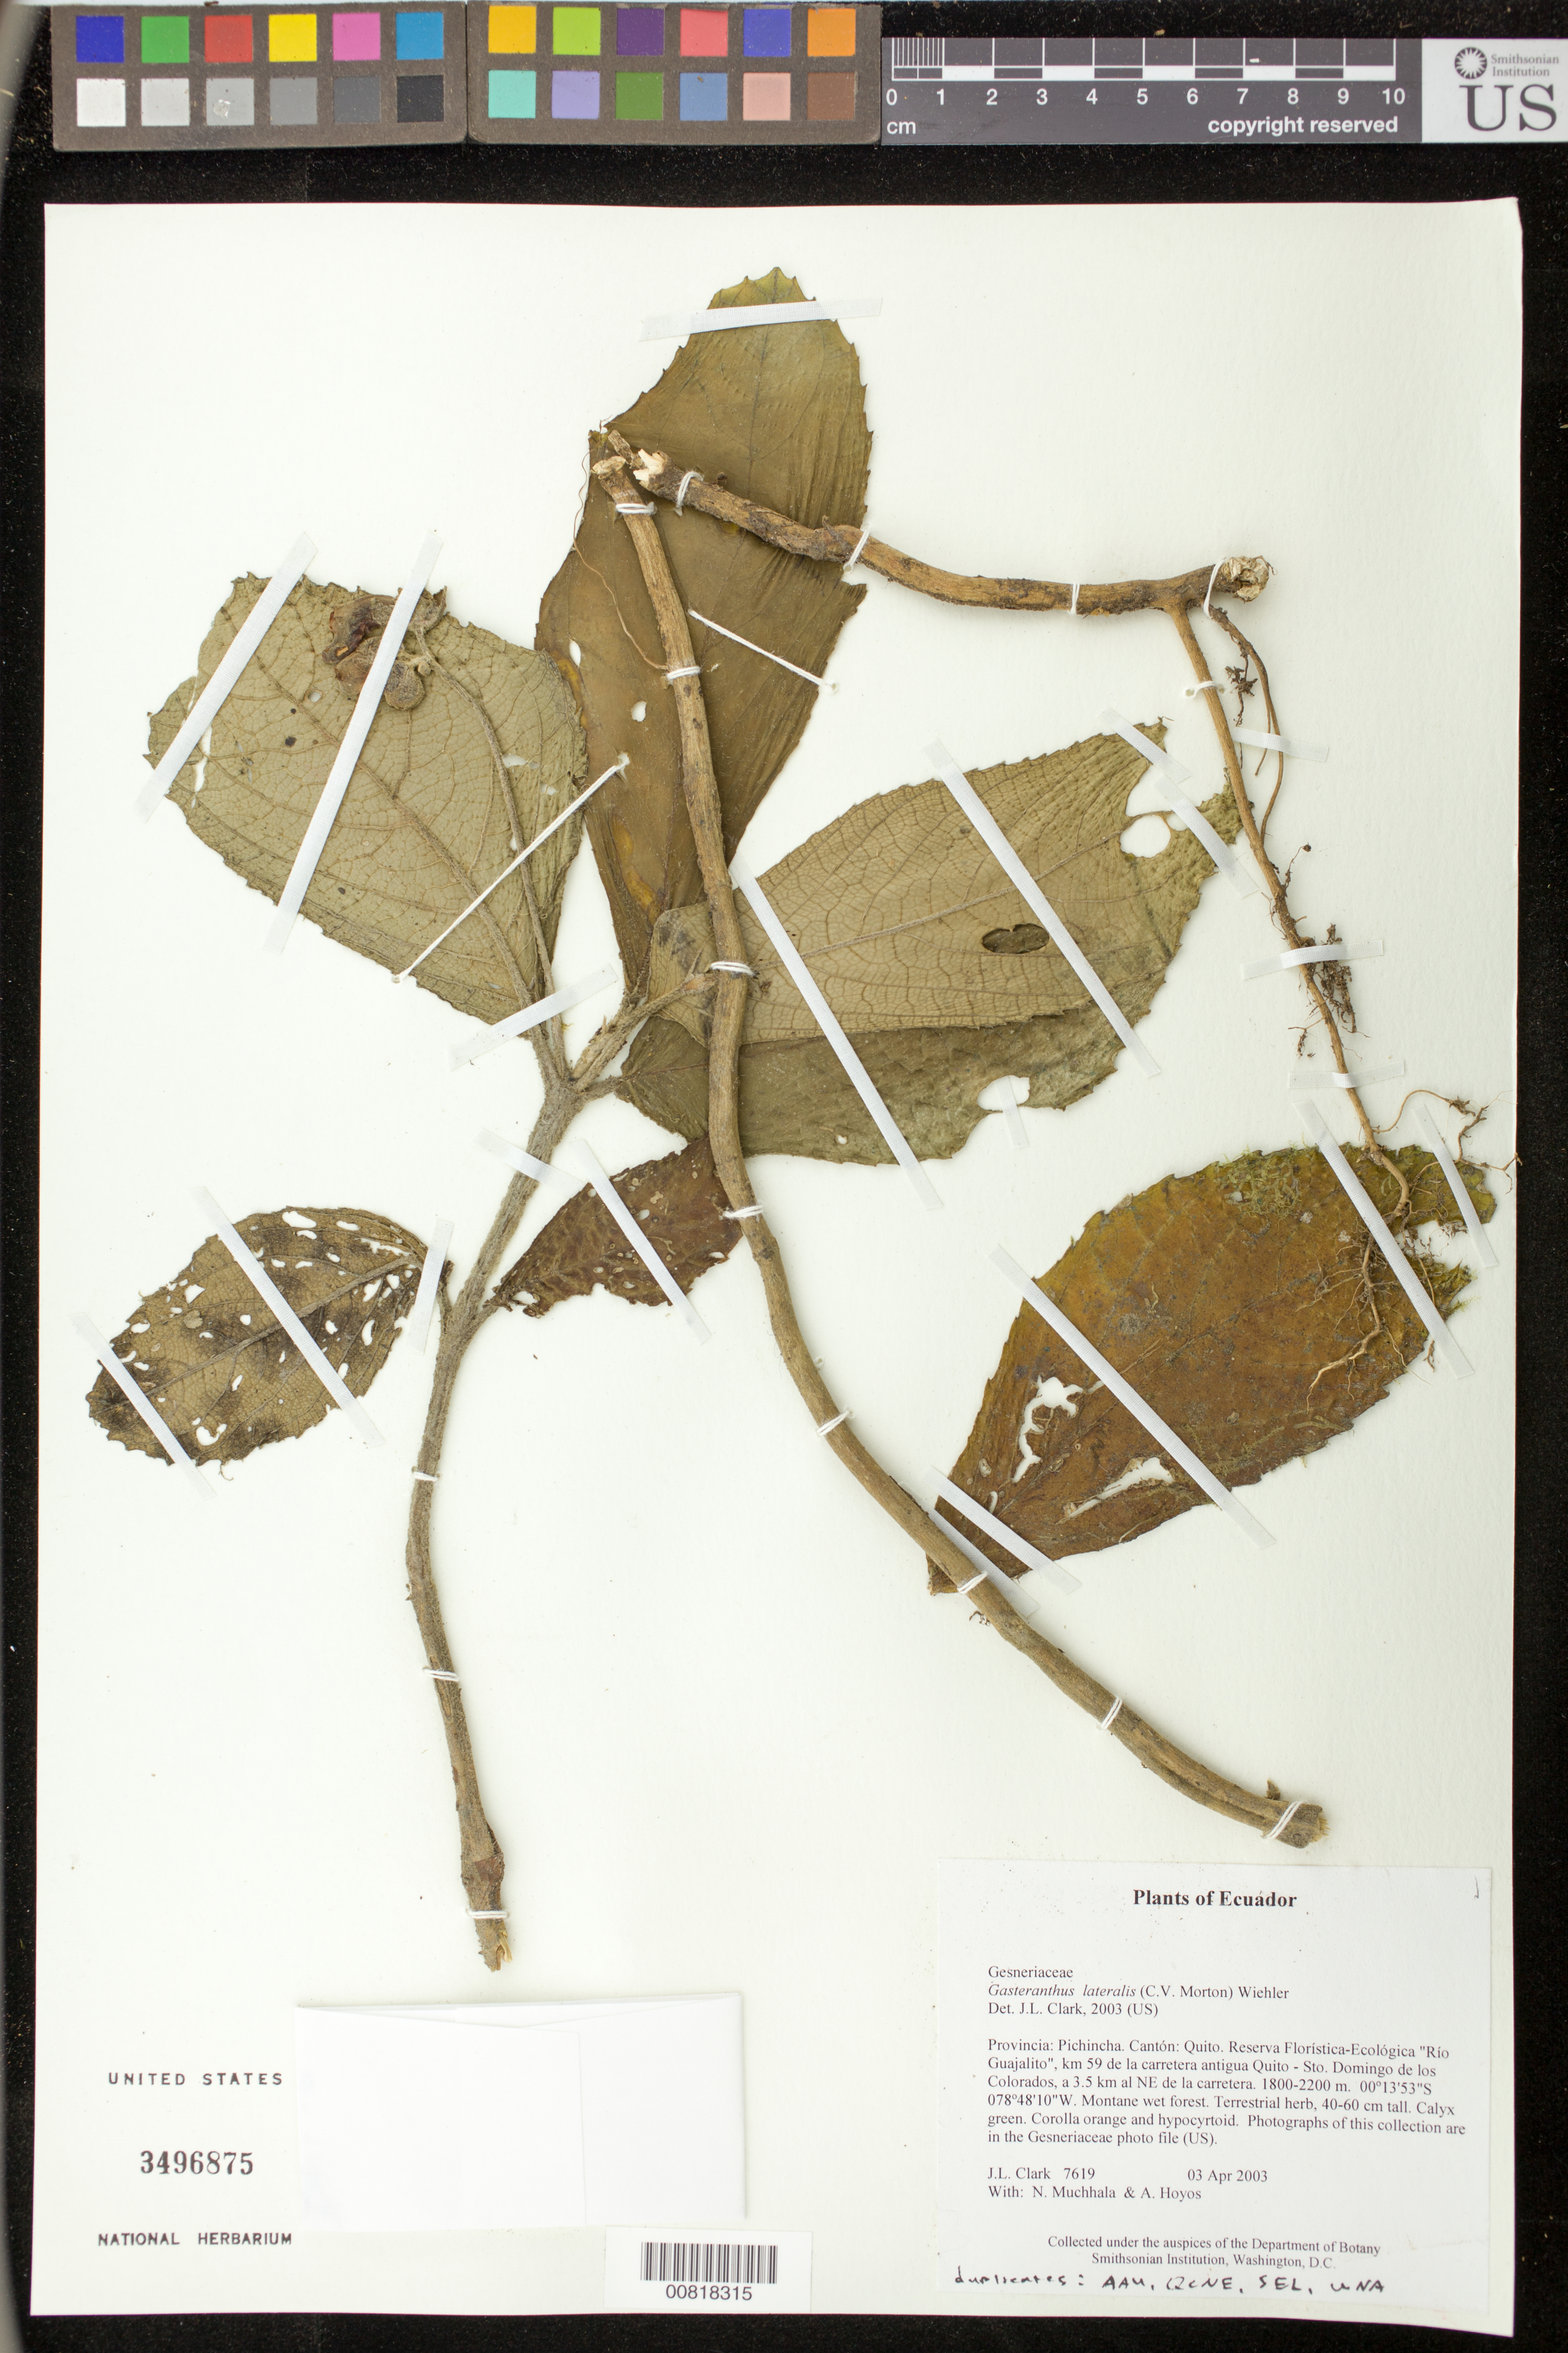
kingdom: Plantae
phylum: Tracheophyta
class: Magnoliopsida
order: Lamiales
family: Gesneriaceae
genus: Gasteranthus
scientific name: Gasteranthus lateralis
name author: (C.V. Morton) Wiehler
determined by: Clark, J. L., (SEL), The Marie Selby Botanical Garden (UNITED STATES)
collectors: J. L. Clark, N. Muchhala & A. Hoyos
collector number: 7619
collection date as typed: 03 Apr 2003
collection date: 2003-04-03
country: Ecuador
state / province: Pichincha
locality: Quito. Reserva Florística-Ecológica "Río Guajalito", km 59 de la carretera antigua Quito - Sto. Domingo de los Colorados, a 3.5 km al NE de la carretera.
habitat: Montane wet forest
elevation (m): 1800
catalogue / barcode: US 3496875